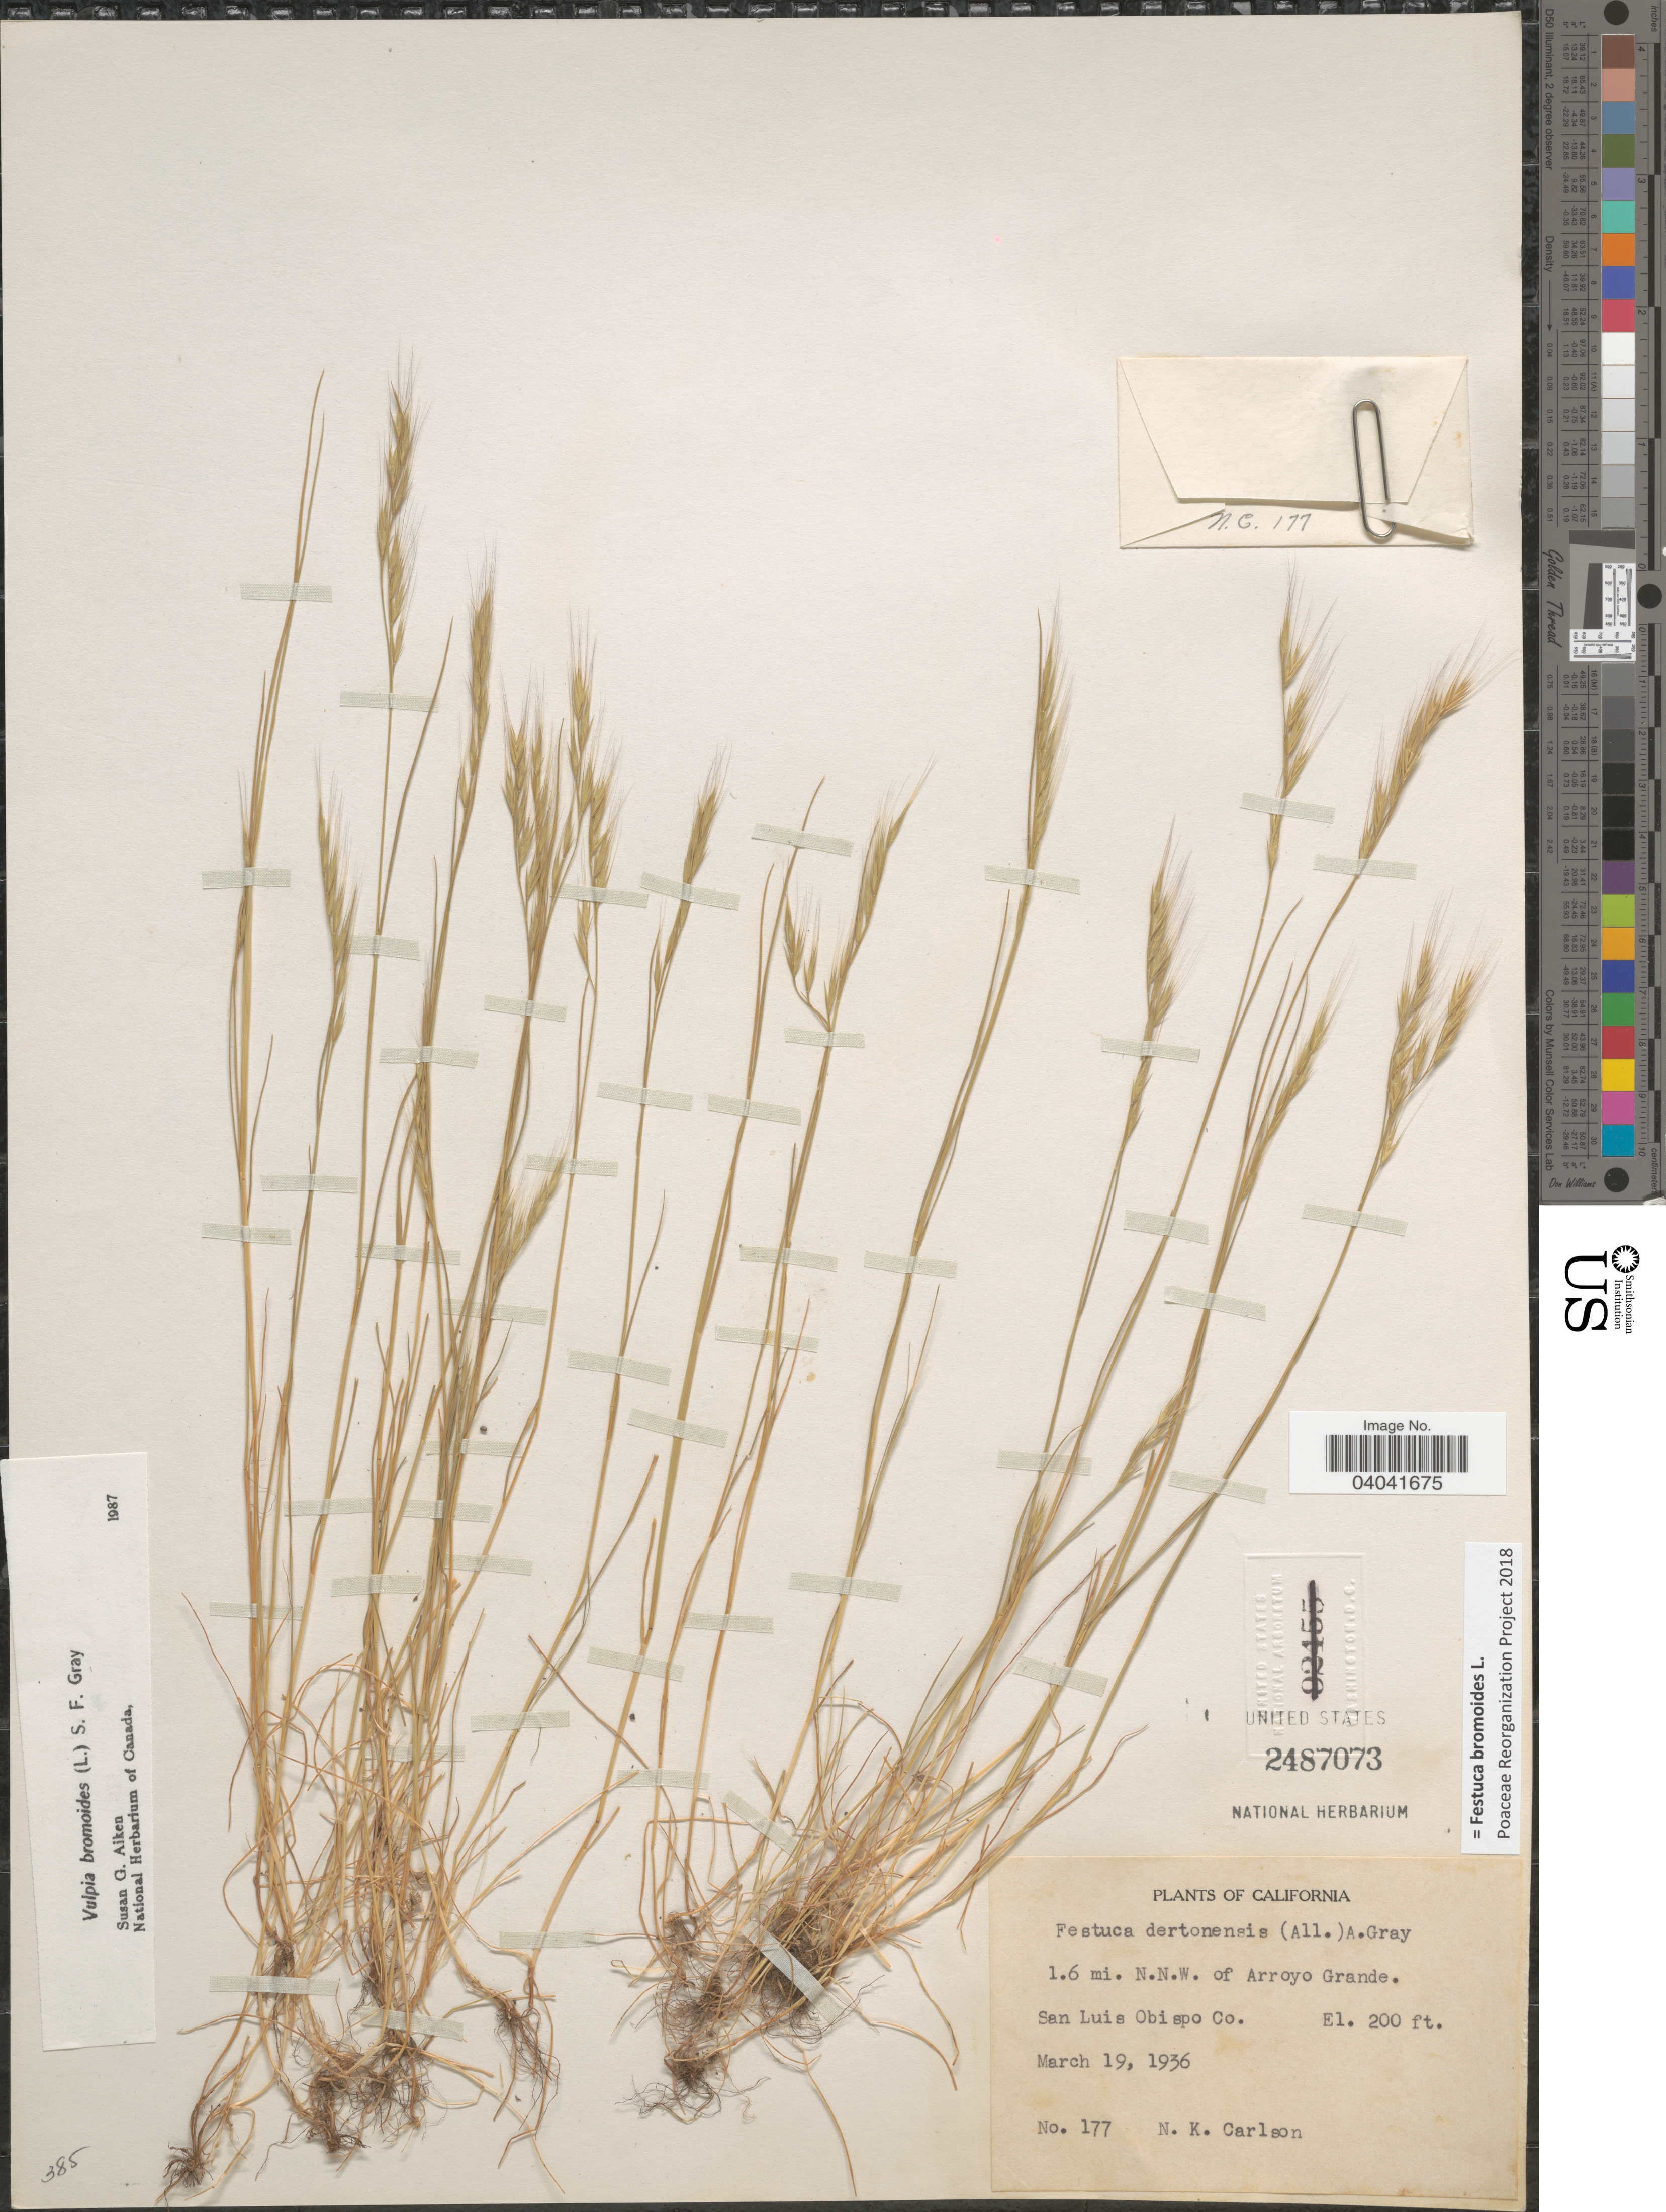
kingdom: Plantae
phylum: Tracheophyta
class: Liliopsida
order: Poales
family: Poaceae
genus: Festuca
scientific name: Festuca bromoides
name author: L.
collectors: N. Carlson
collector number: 177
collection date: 1936-03-19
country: United States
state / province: California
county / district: San Luis Obispo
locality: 1.6 mi. N.N.W. of Arroyo Grande. San Luis Obispo Co.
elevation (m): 61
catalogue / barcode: US 2487073